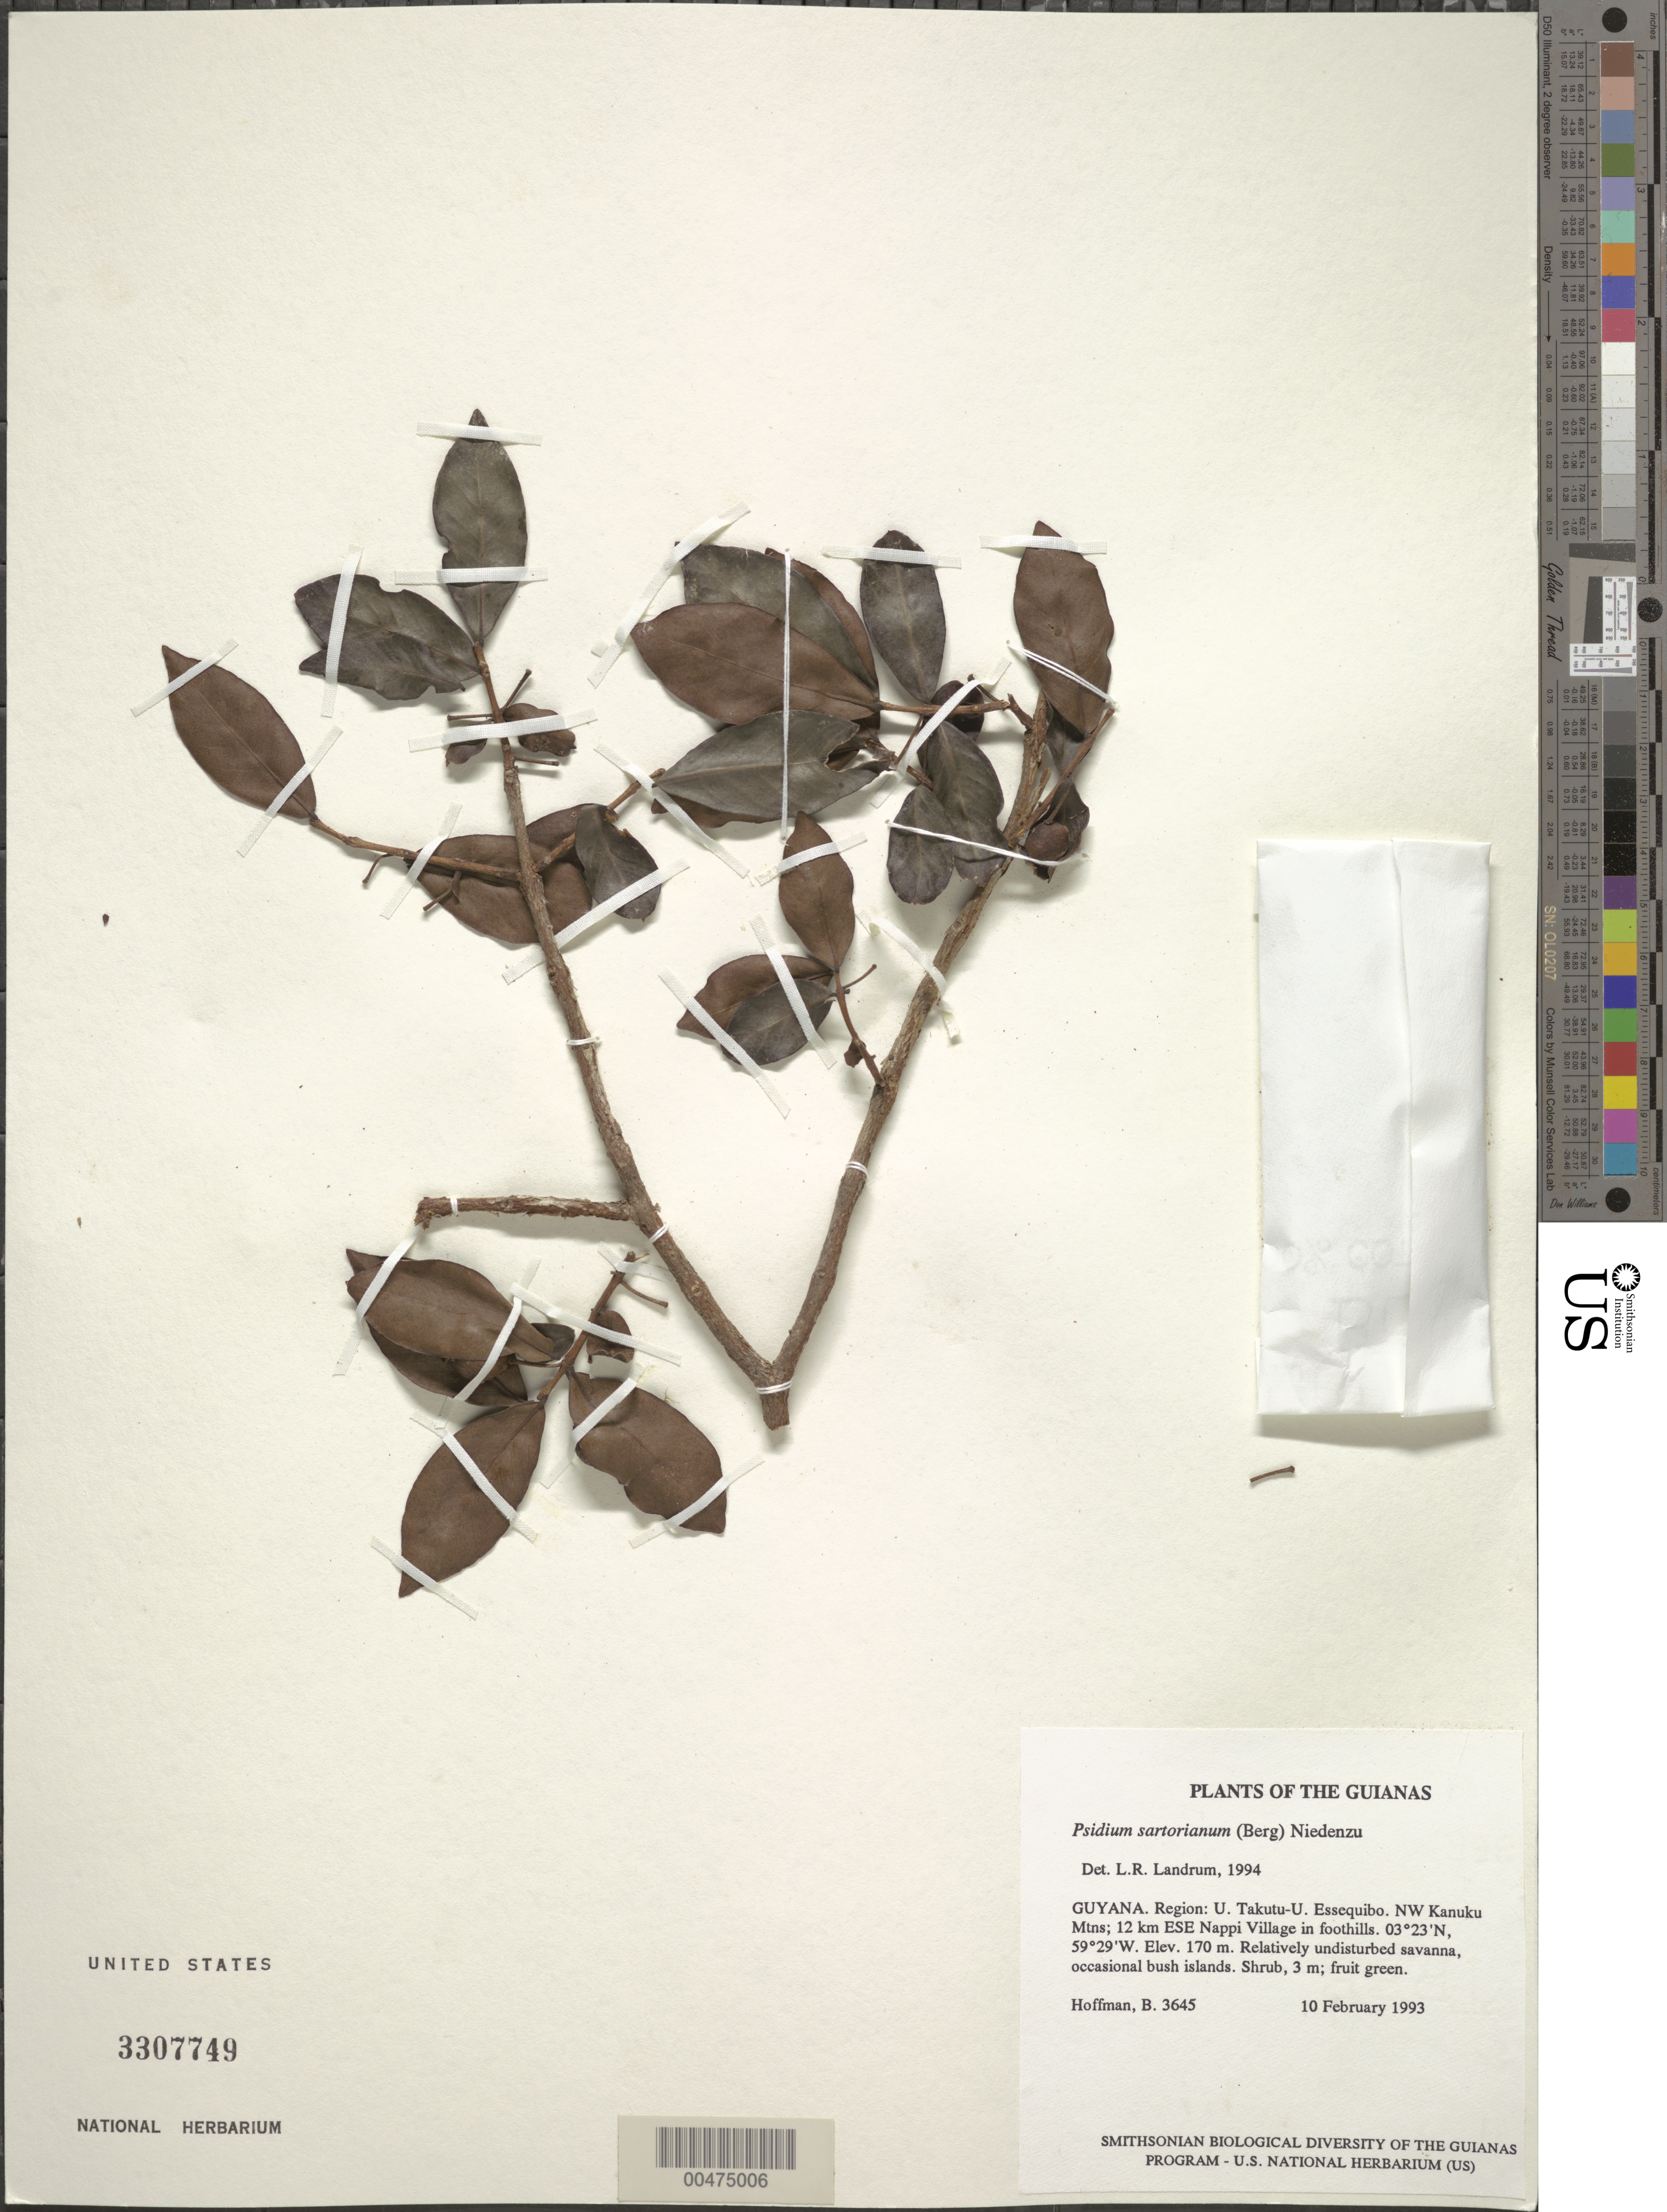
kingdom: Plantae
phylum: Tracheophyta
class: Magnoliopsida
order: Myrtales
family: Myrtaceae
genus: Psidium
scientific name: Psidium sartorianum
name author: (O. Berg) Nied.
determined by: Landrum, L. R.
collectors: B. Hoffman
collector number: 3645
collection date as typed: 10 February 1993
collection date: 1993-02-10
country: Guyana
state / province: U. Takutu-U. Essequibo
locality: NW Kanuku Mountains; 12 km ESE of Nappi Village in foothills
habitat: Relatively undisturbed savanna, occasional bush islands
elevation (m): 170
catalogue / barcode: US 3307749